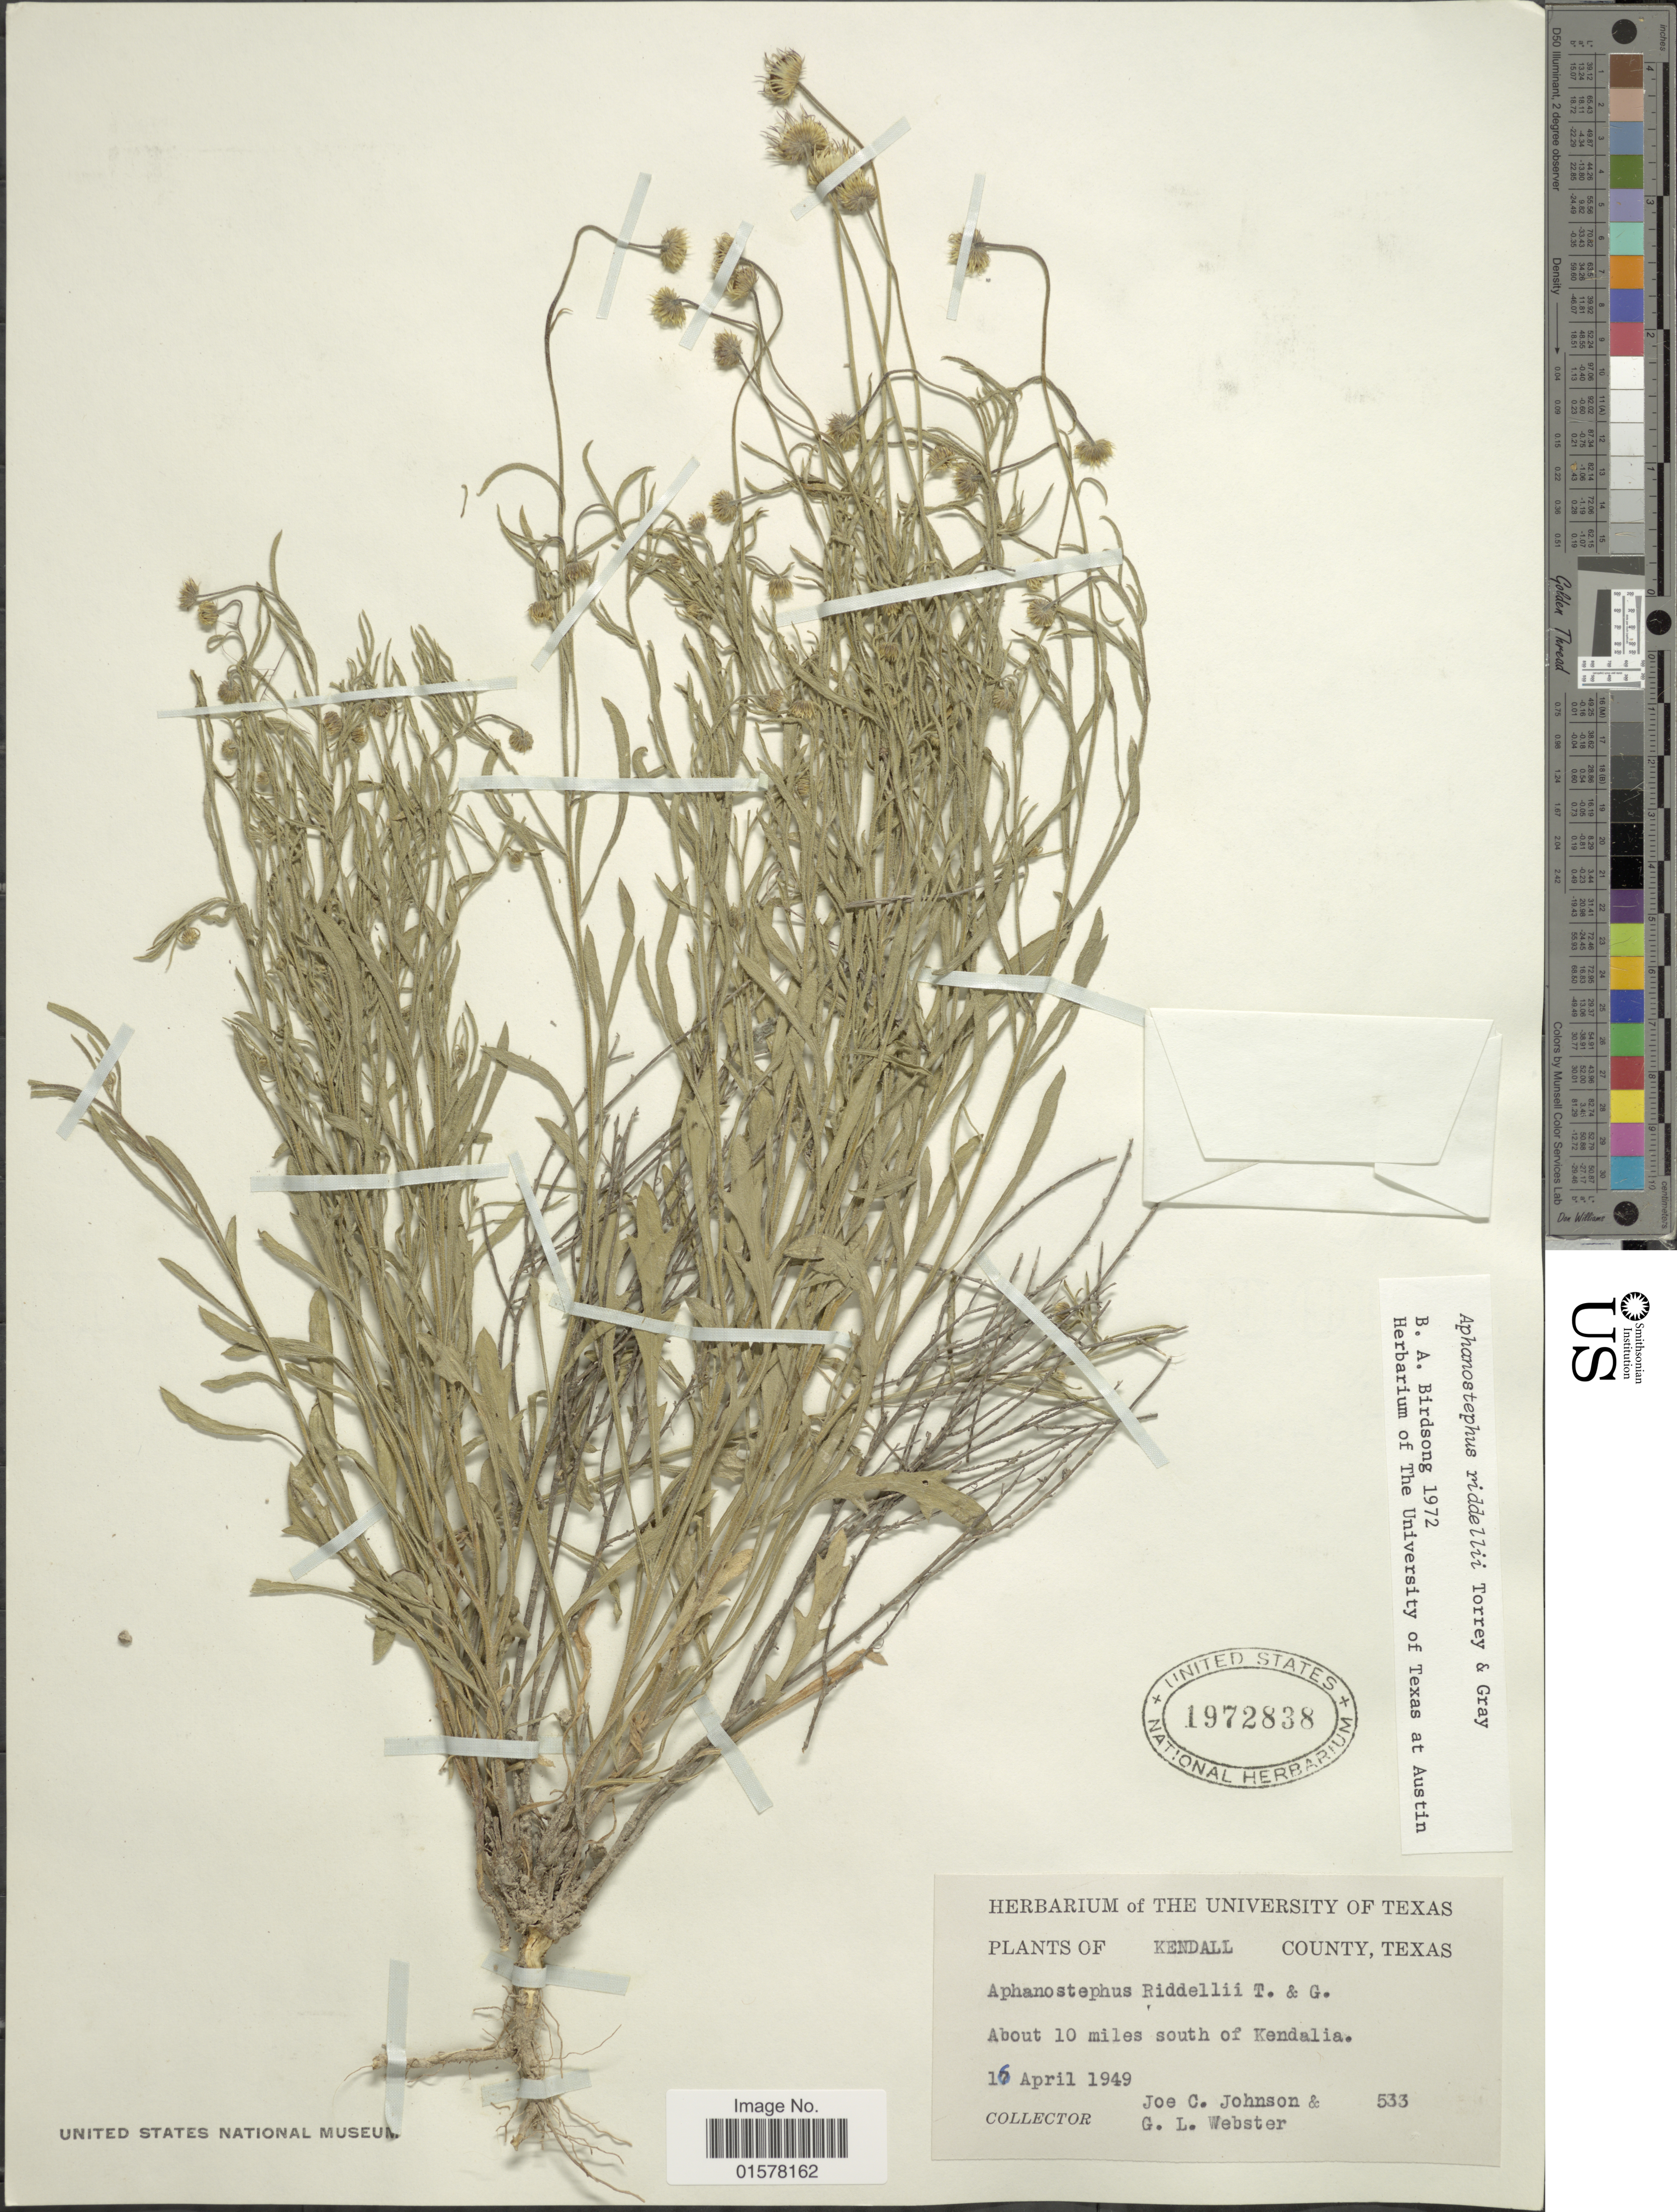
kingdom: Plantae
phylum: Tracheophyta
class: Magnoliopsida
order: Asterales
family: Asteraceae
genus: Aphanostephus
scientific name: Aphanostephus riddellii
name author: Torr. & A. Gray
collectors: J. C. Johnson & G. L. Webster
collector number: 533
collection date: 1949-04-16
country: United States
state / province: Texas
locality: Kendall County, Texas. About 10 miles south of Kendalia.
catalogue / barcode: US 1972838